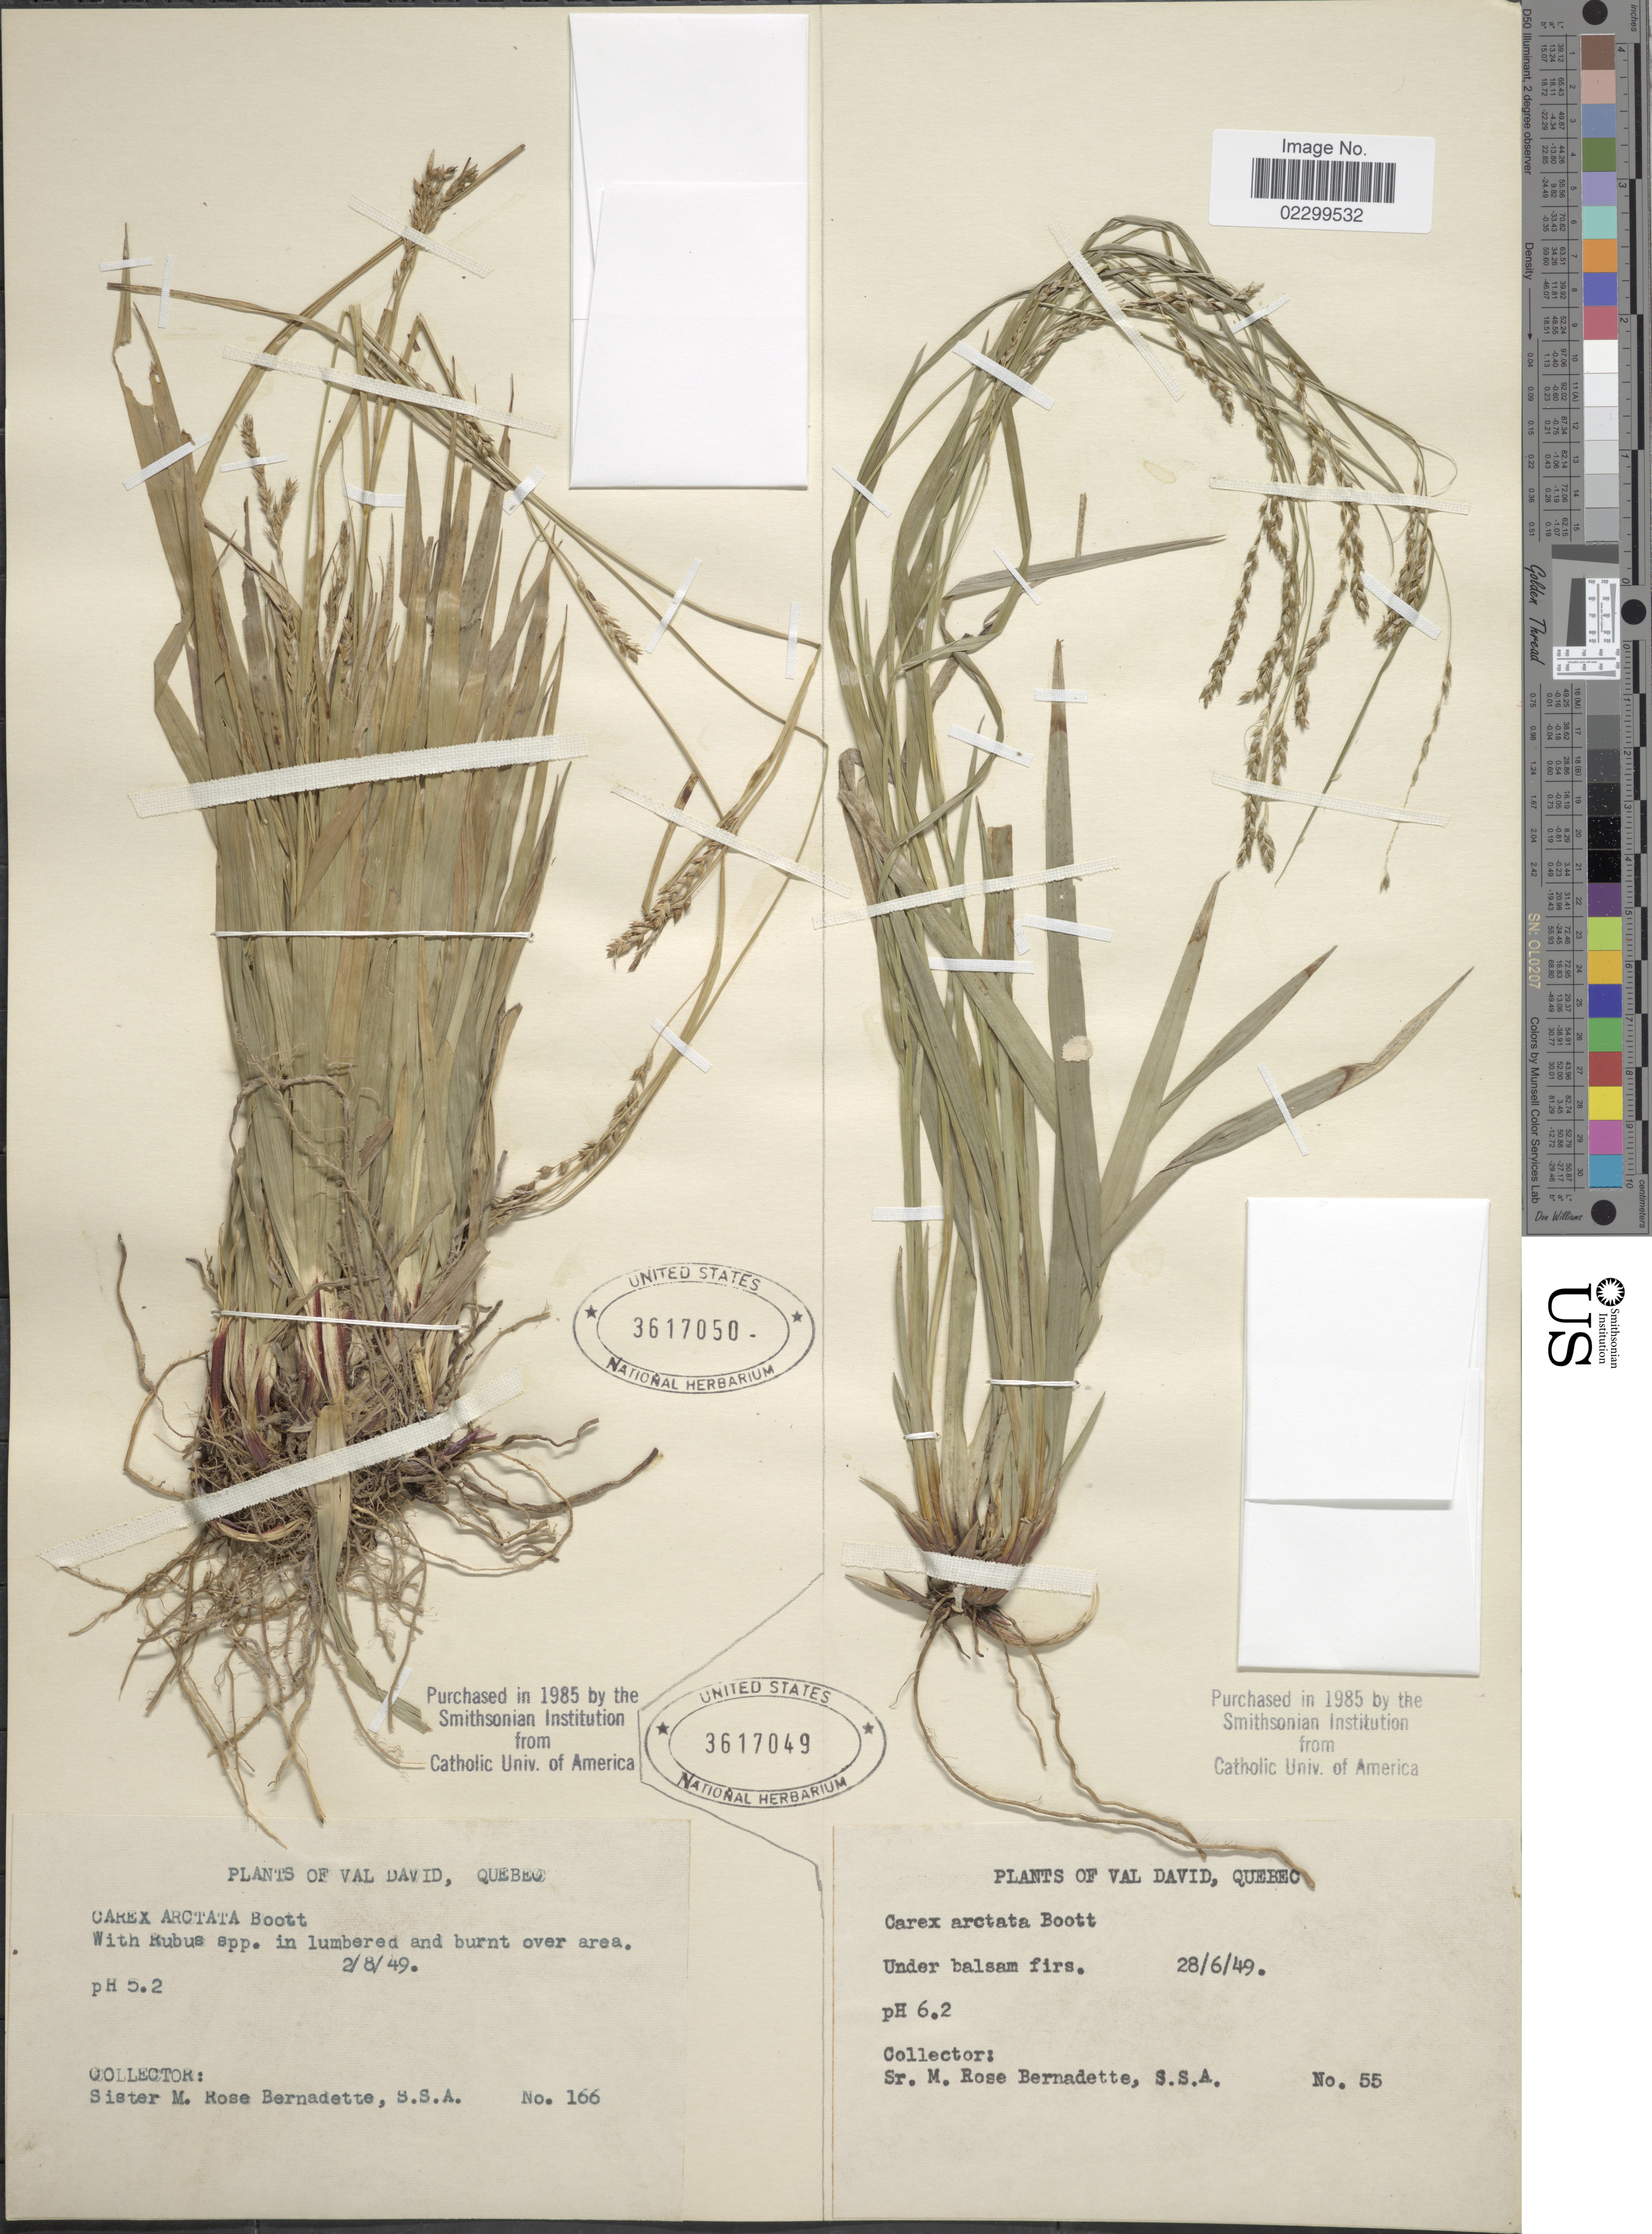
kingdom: Plantae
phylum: Tracheophyta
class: Liliopsida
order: Poales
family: Cyperaceae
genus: Carex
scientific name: Carex arctata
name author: Boott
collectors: M. Bernadette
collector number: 166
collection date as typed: Transcribed d/m/y: 2/8/49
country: Canada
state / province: Quebec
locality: Val David, in lumbered and burned over area.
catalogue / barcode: US 3617050-2